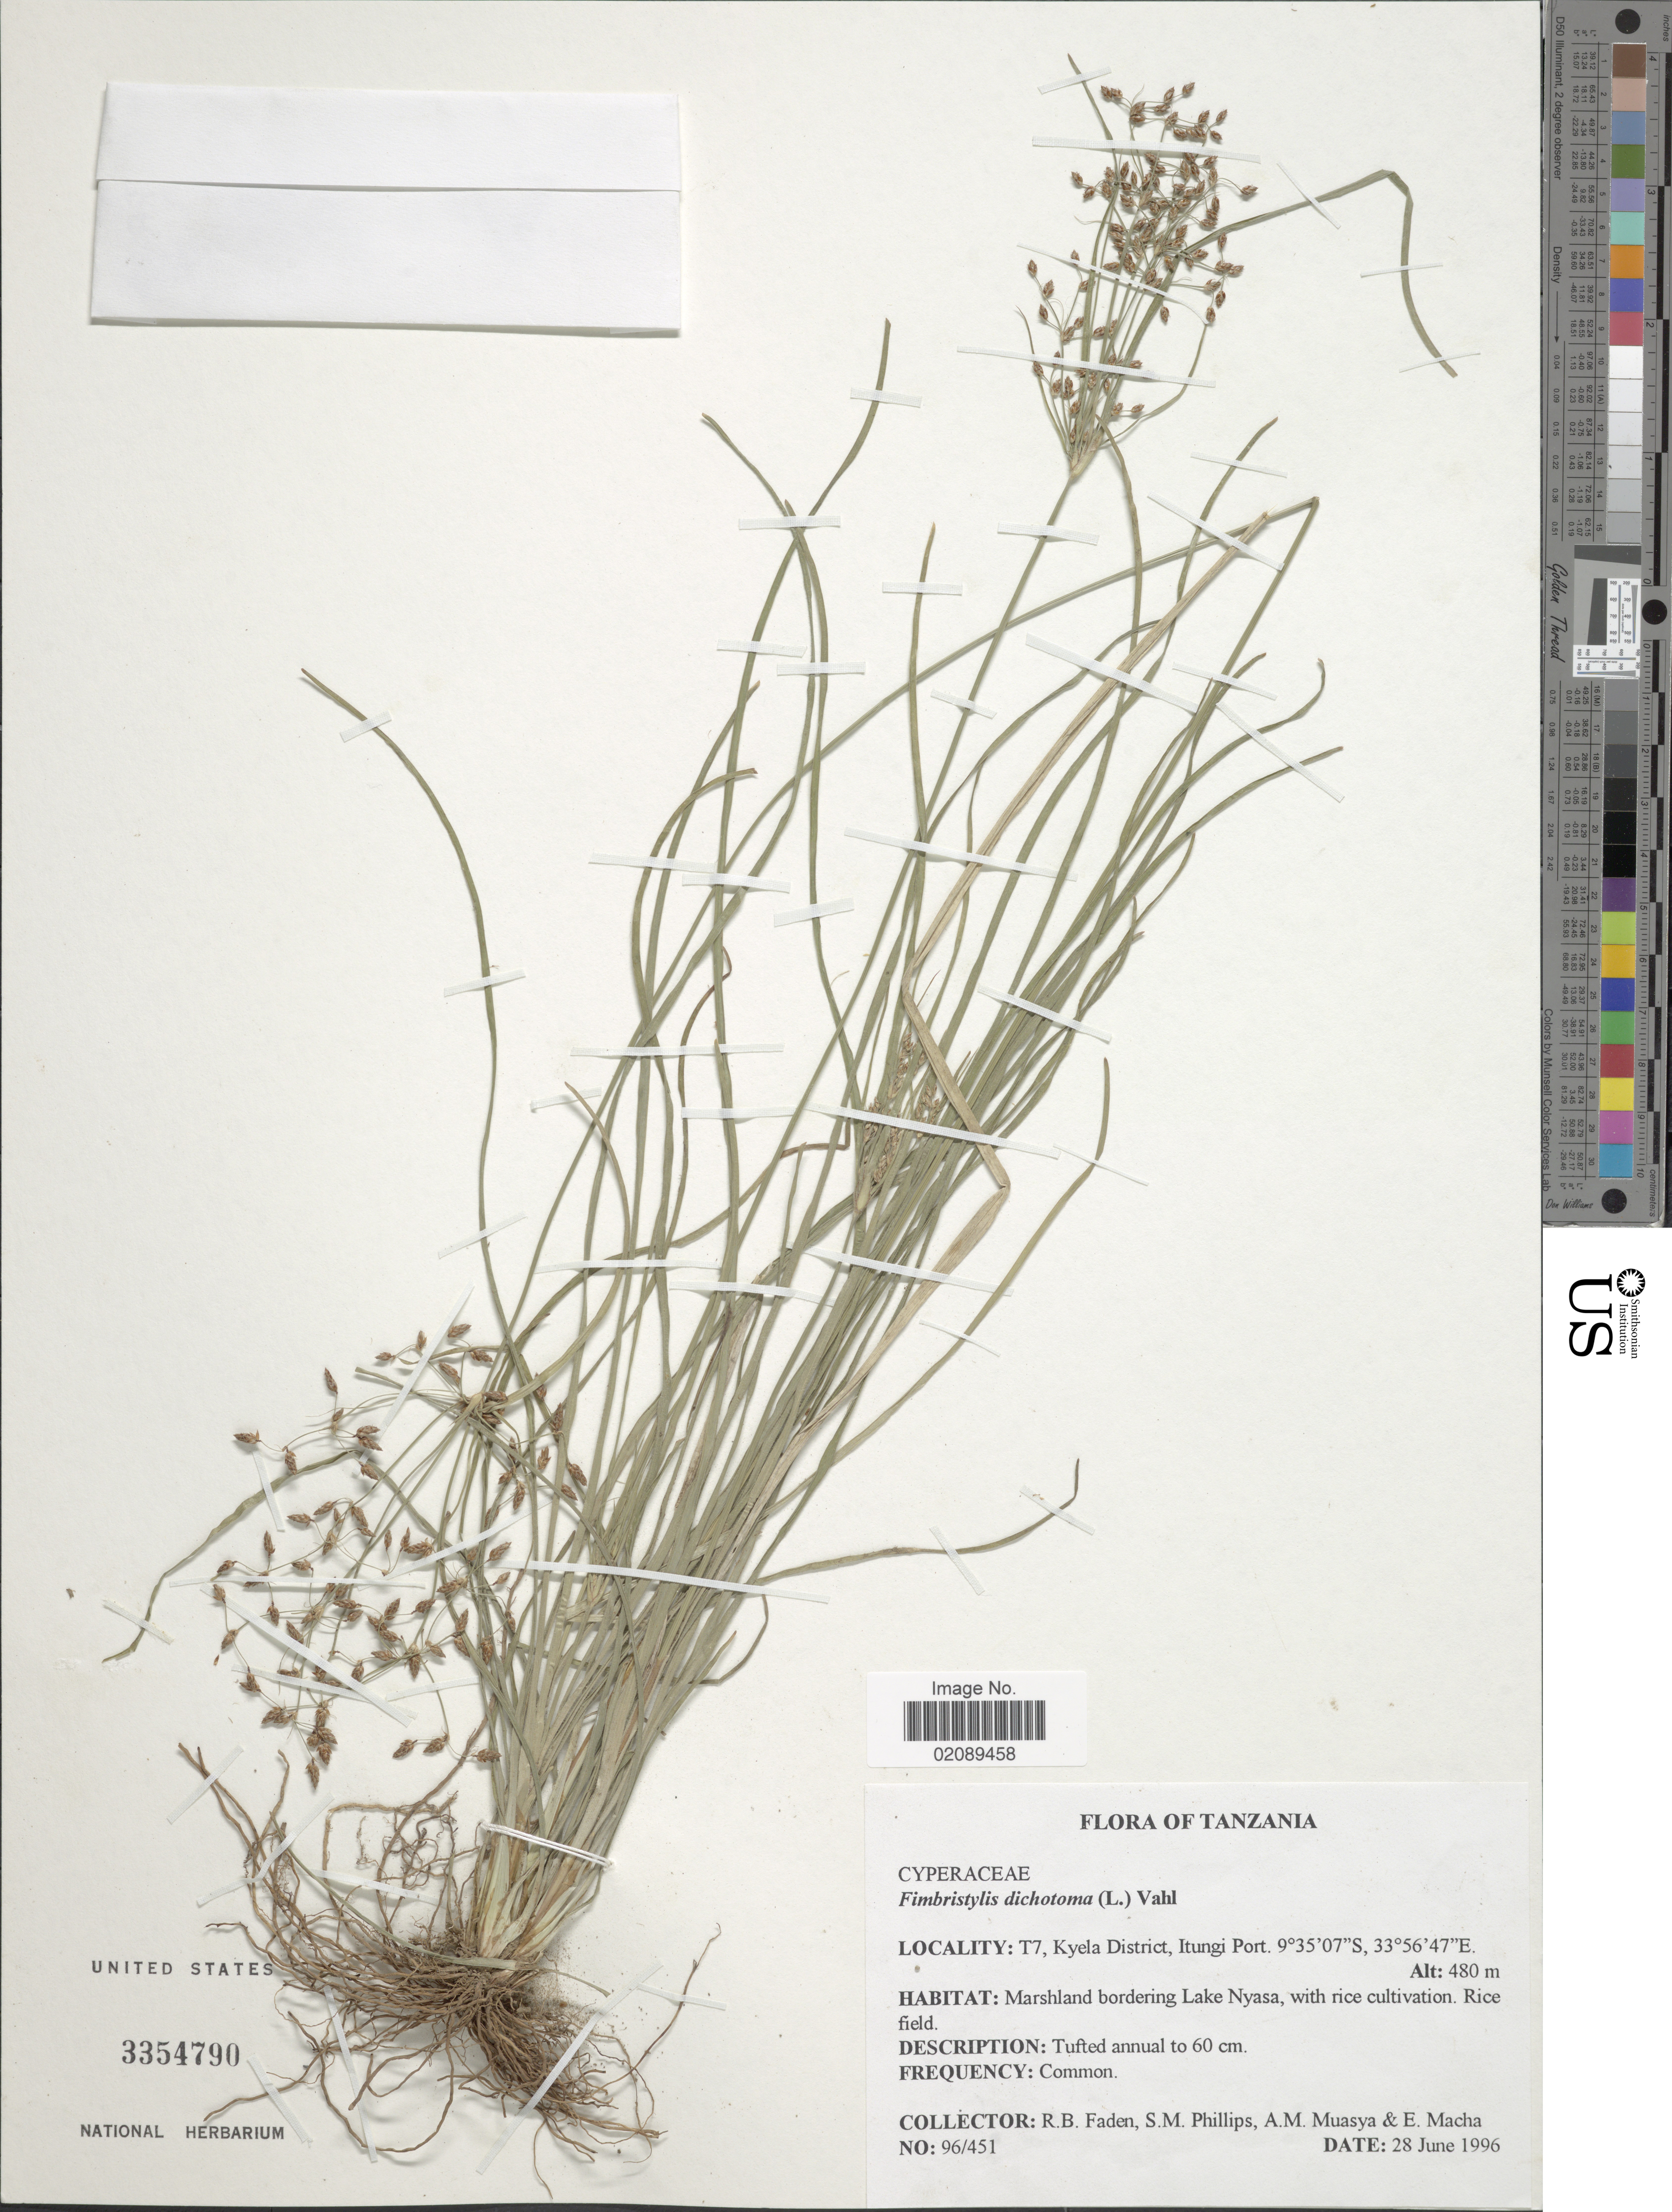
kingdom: Plantae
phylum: Tracheophyta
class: Liliopsida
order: Poales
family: Cyperaceae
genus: Fimbristylis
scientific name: Fimbristylis dichotoma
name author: (L.) Vahl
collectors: R. B. Faden, S. M. Phillips, A. Muasya & E. Macha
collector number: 96/451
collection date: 1996-06-28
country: Tanzania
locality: T7, Kyela District, Itungi Port, Marshland bordering Lake Nyasa, with rice cultivation, rice field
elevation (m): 480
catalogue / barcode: US 3354790